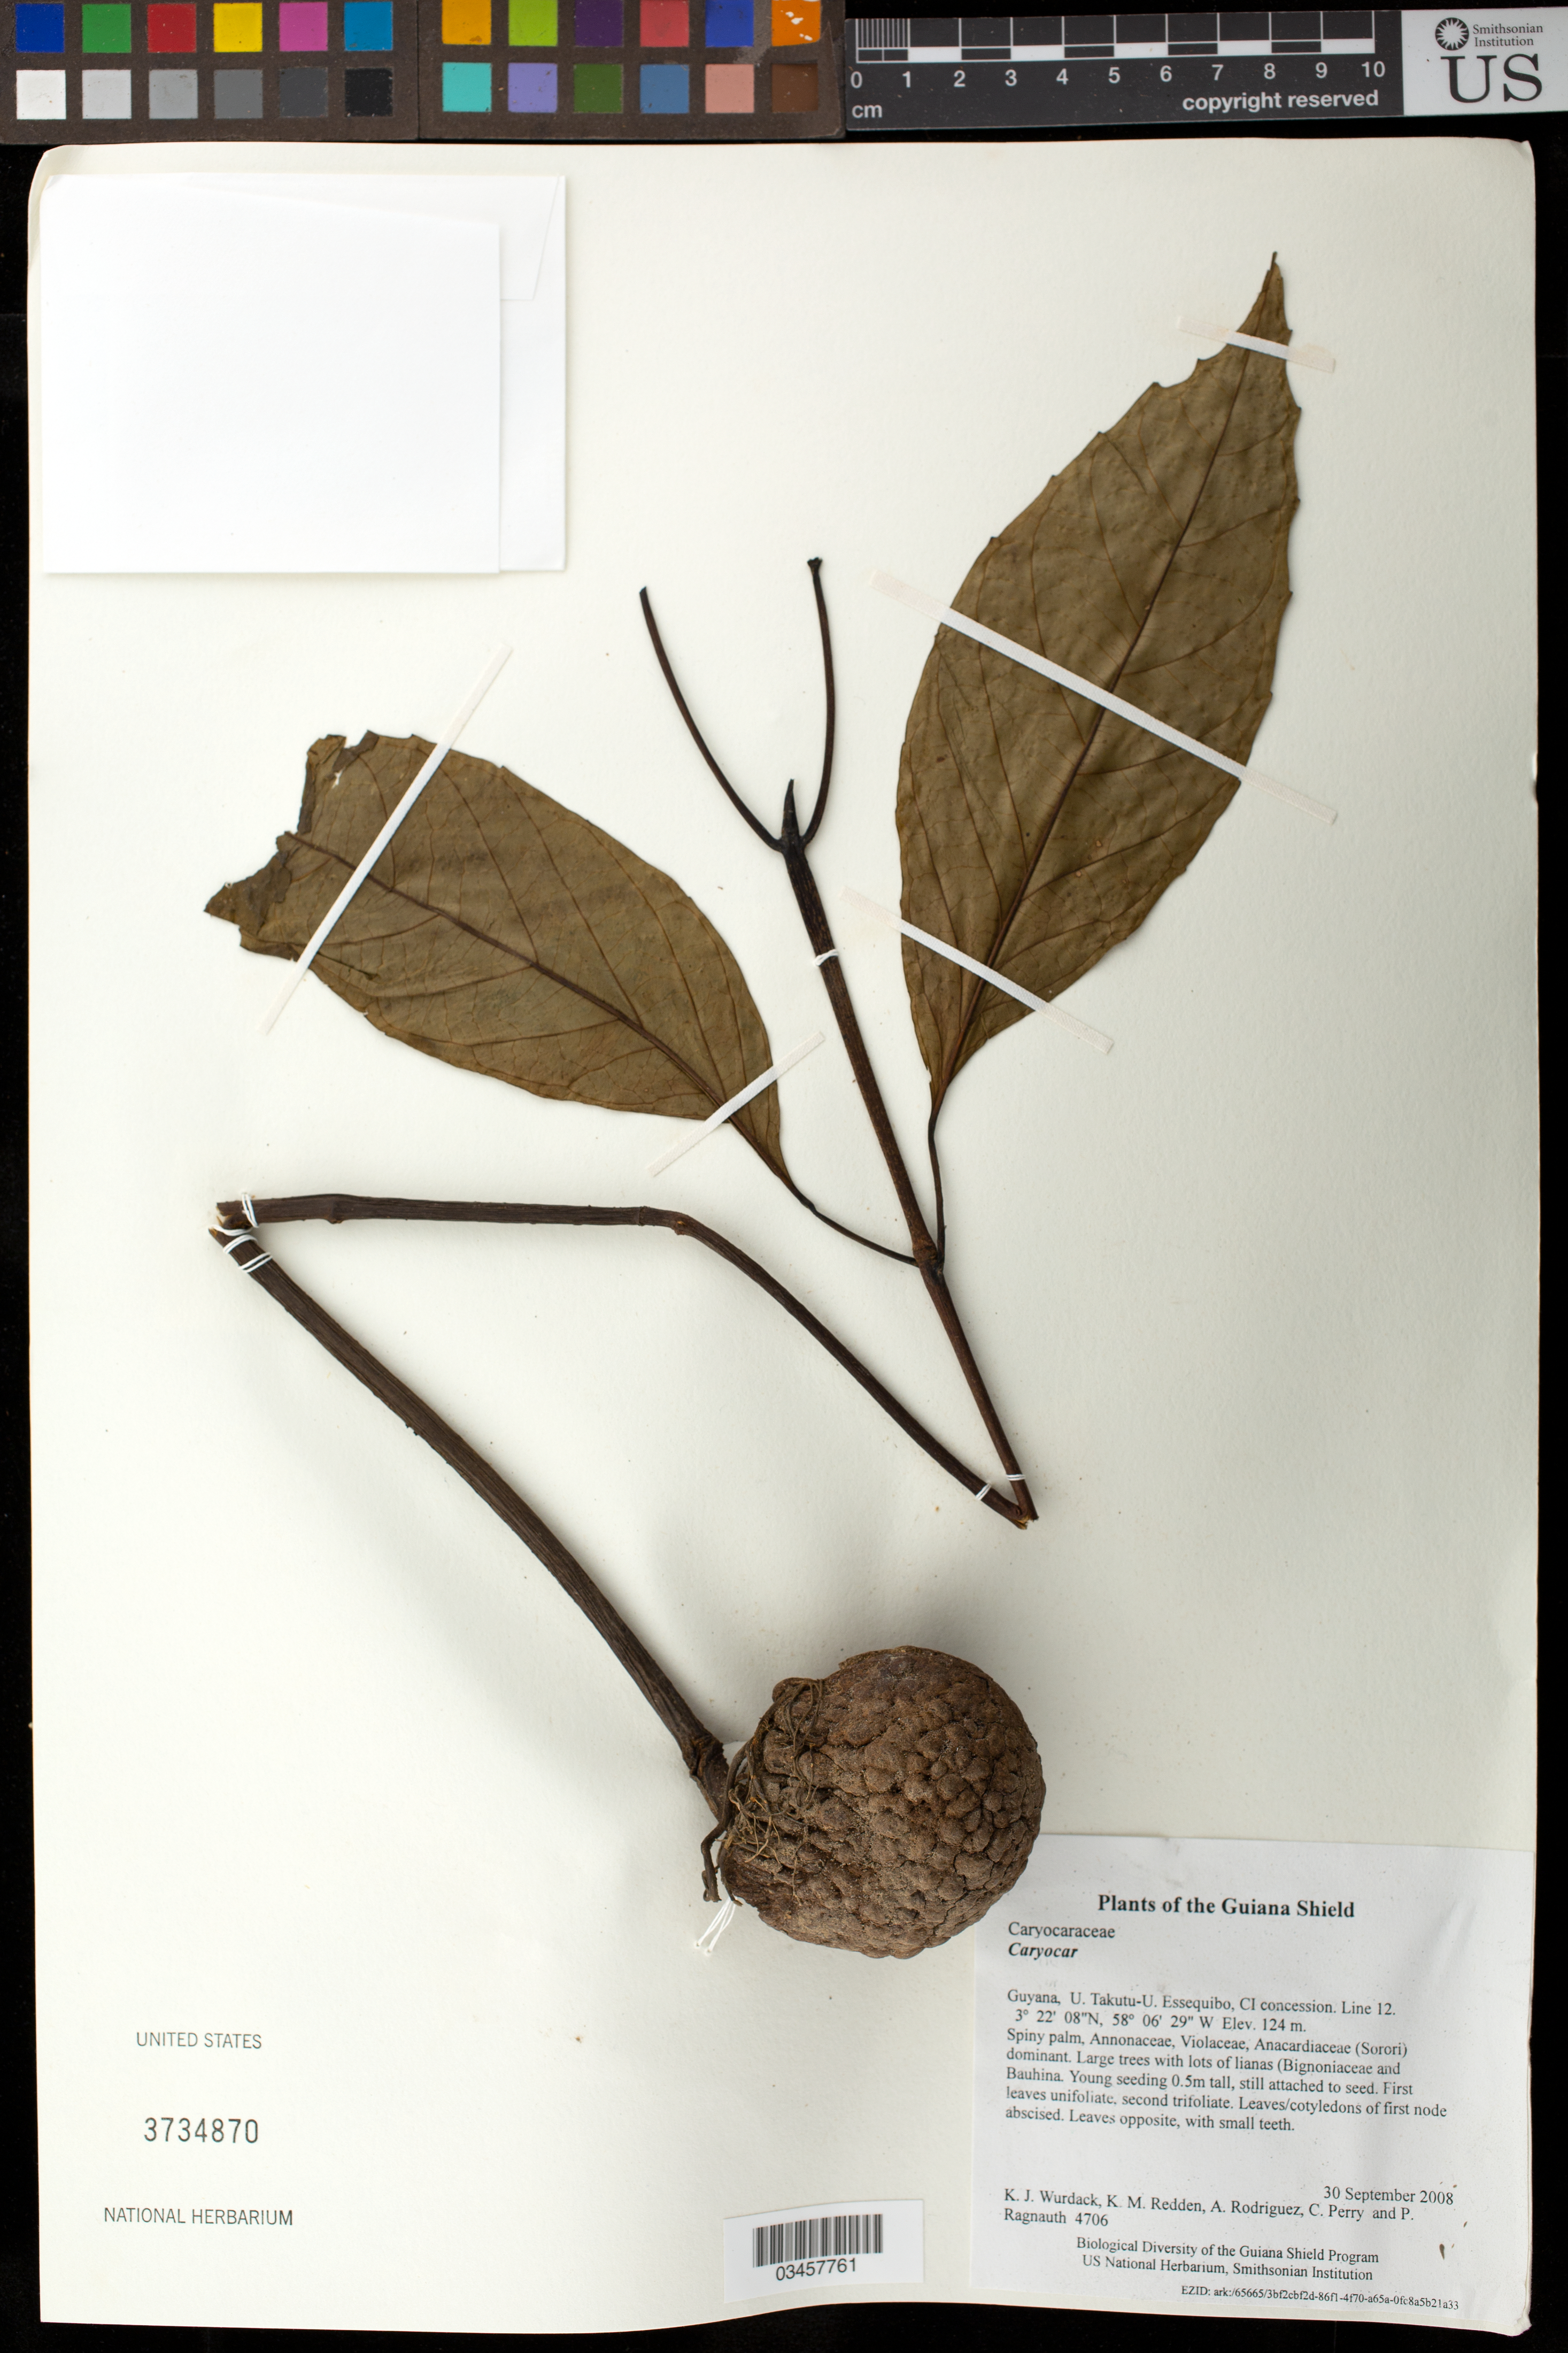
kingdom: Plantae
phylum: Tracheophyta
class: Magnoliopsida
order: Malpighiales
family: Caryocaraceae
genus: Caryocar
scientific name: Caryocar sp.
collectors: K. Wurdack, K. M. Redden, A. Rodriguez, C. Perry & P. Ragnauth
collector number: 4706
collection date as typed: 30 September 2008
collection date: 2008-09-30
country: Guyana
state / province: U. Takutu-U. Essequibo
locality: CI concession. Line 12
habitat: Spiny palm, Annonaceae, Violaceae, Anacardiaceae (Sorori) dominant. Large trees with lots of lianas (Bignoniaceae and Bauhina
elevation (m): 124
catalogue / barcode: US 3734870